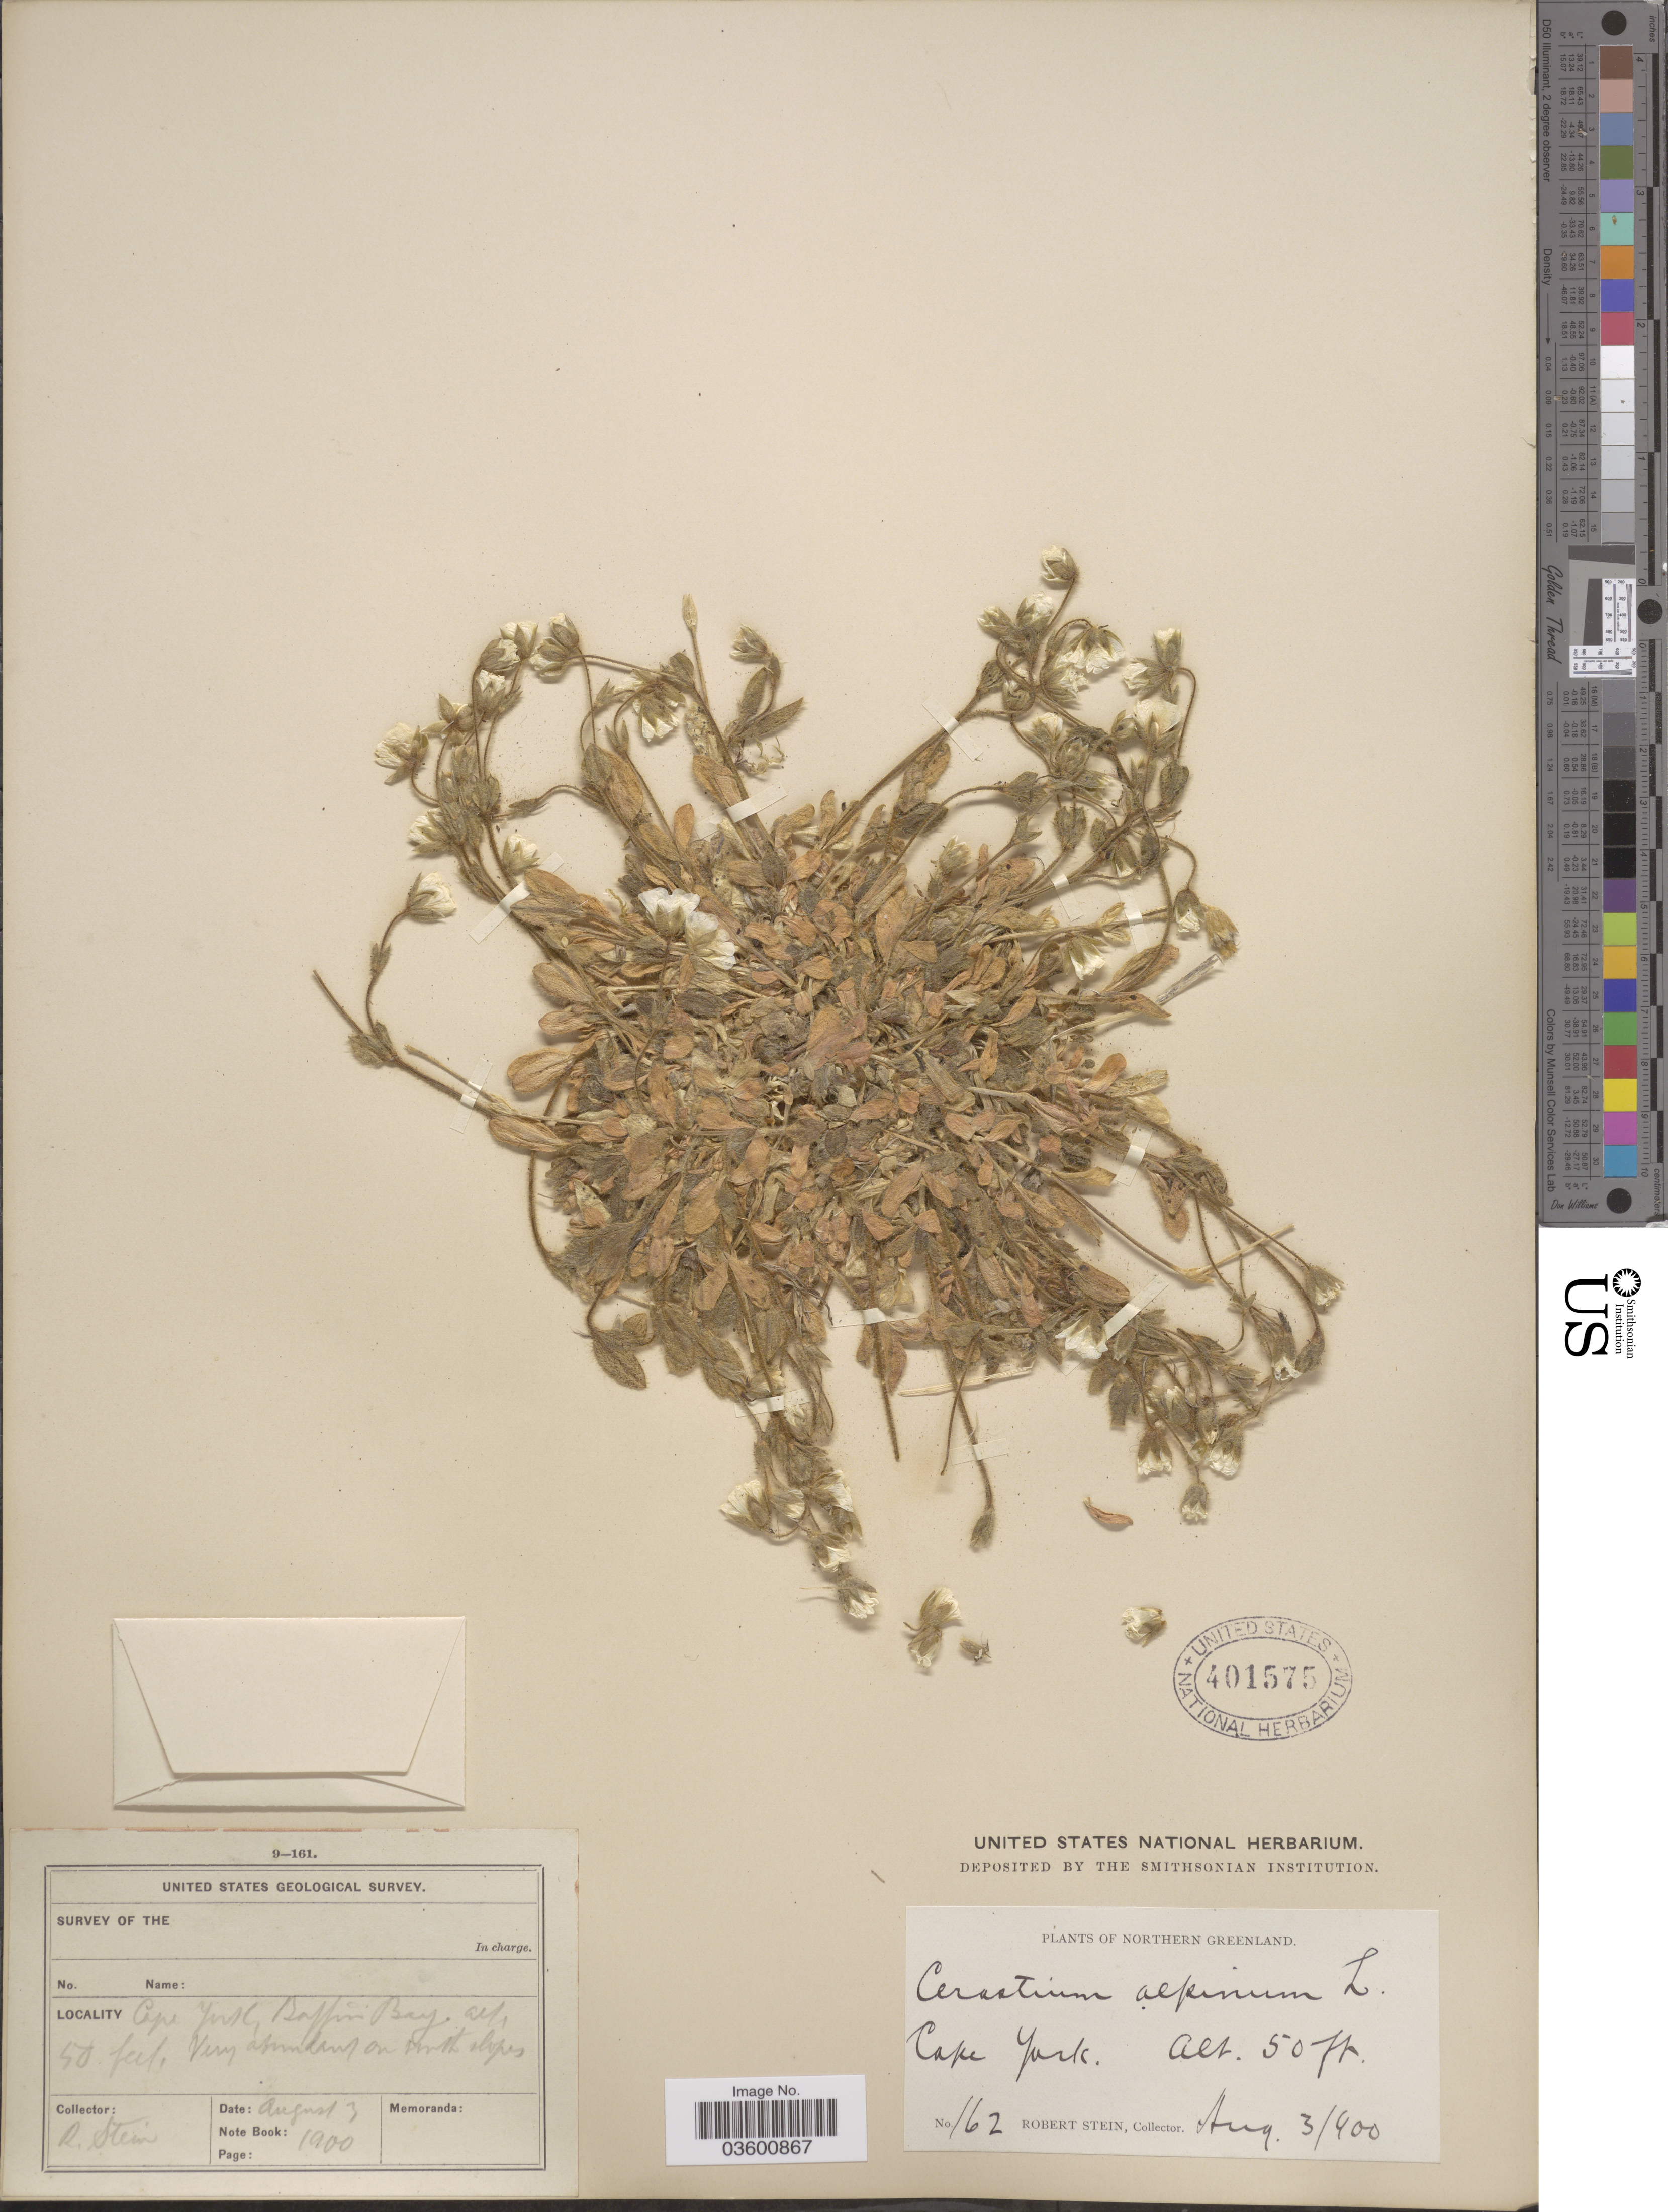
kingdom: Plantae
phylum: Tracheophyta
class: Magnoliopsida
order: Caryophyllales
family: Caryophyllaceae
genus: Cerastium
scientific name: Cerastium alpinum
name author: L.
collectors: R. Stein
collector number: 162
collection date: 1900-08-03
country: Greenland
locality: Northern Greenland. Cape York, Baffin Bay.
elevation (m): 15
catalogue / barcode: US 401575